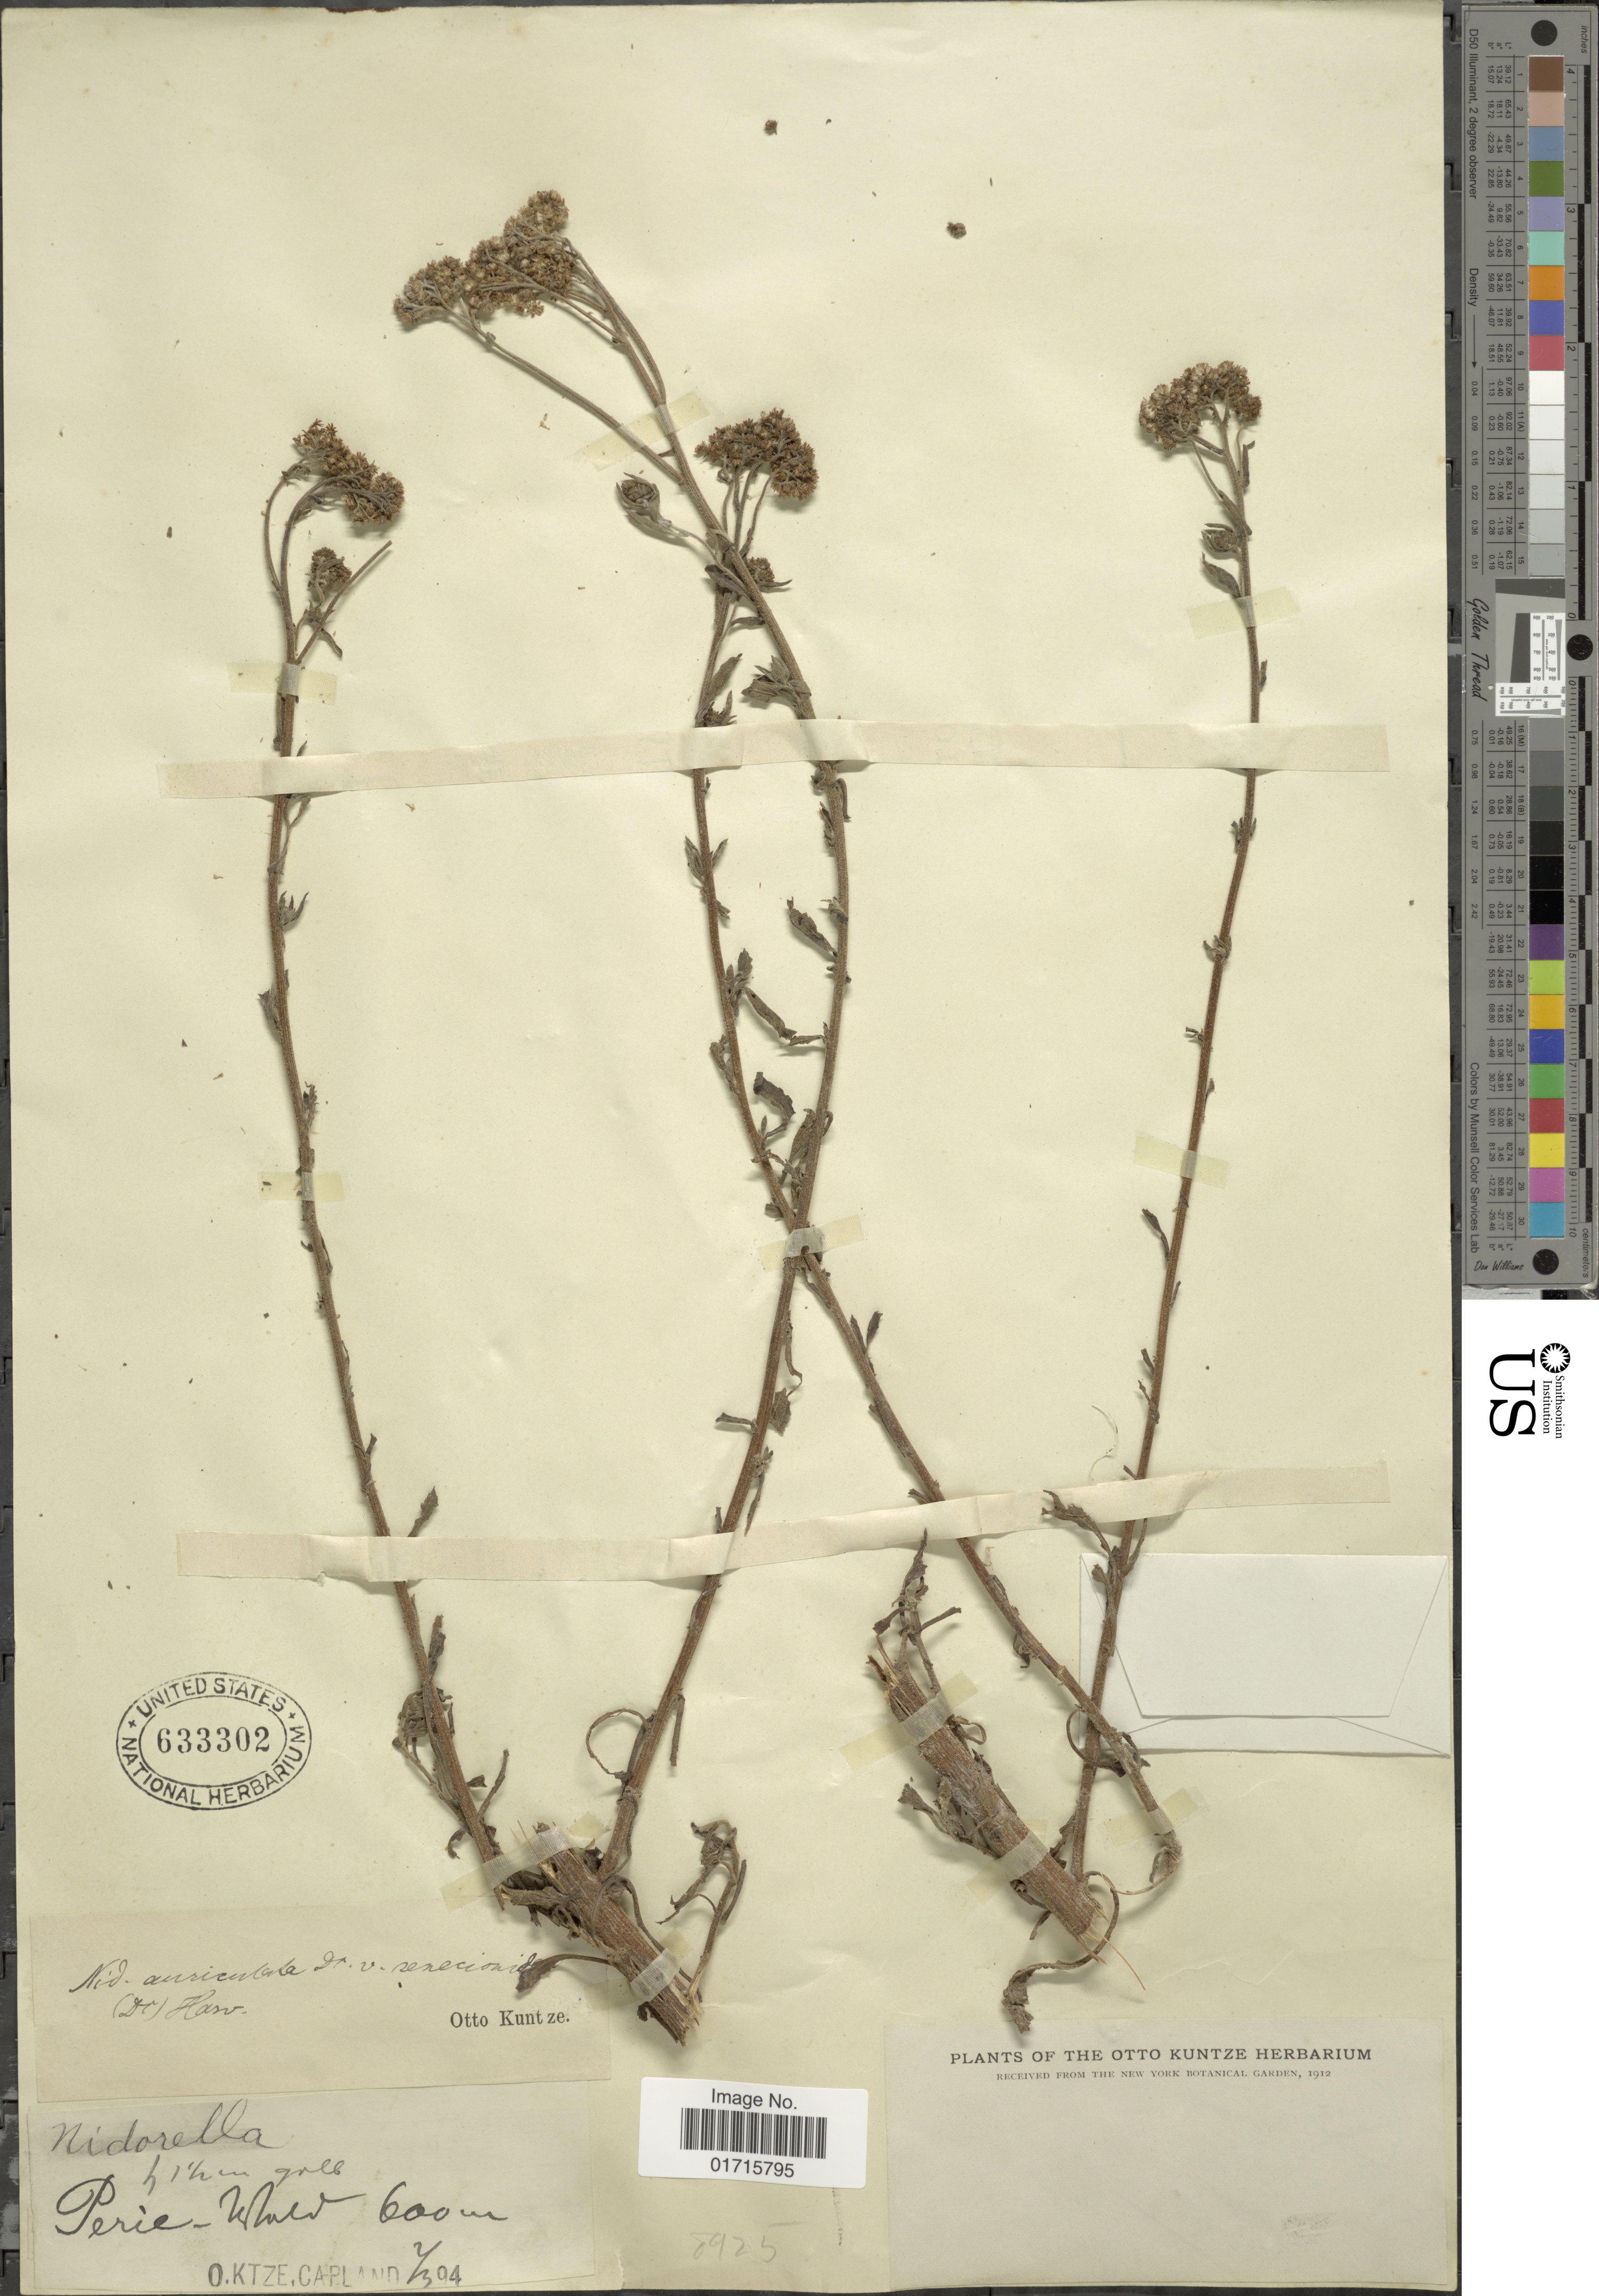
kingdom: Plantae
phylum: Tracheophyta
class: Magnoliopsida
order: Asterales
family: Asteraceae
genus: Nidorella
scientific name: Nidorella auriculata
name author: DC.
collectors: C.E.O. Kuntze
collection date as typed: Transcribed d/m/y: 2/3/94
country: South Africa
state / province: Eastern Cape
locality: Perie-wald.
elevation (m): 600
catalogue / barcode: US 633302